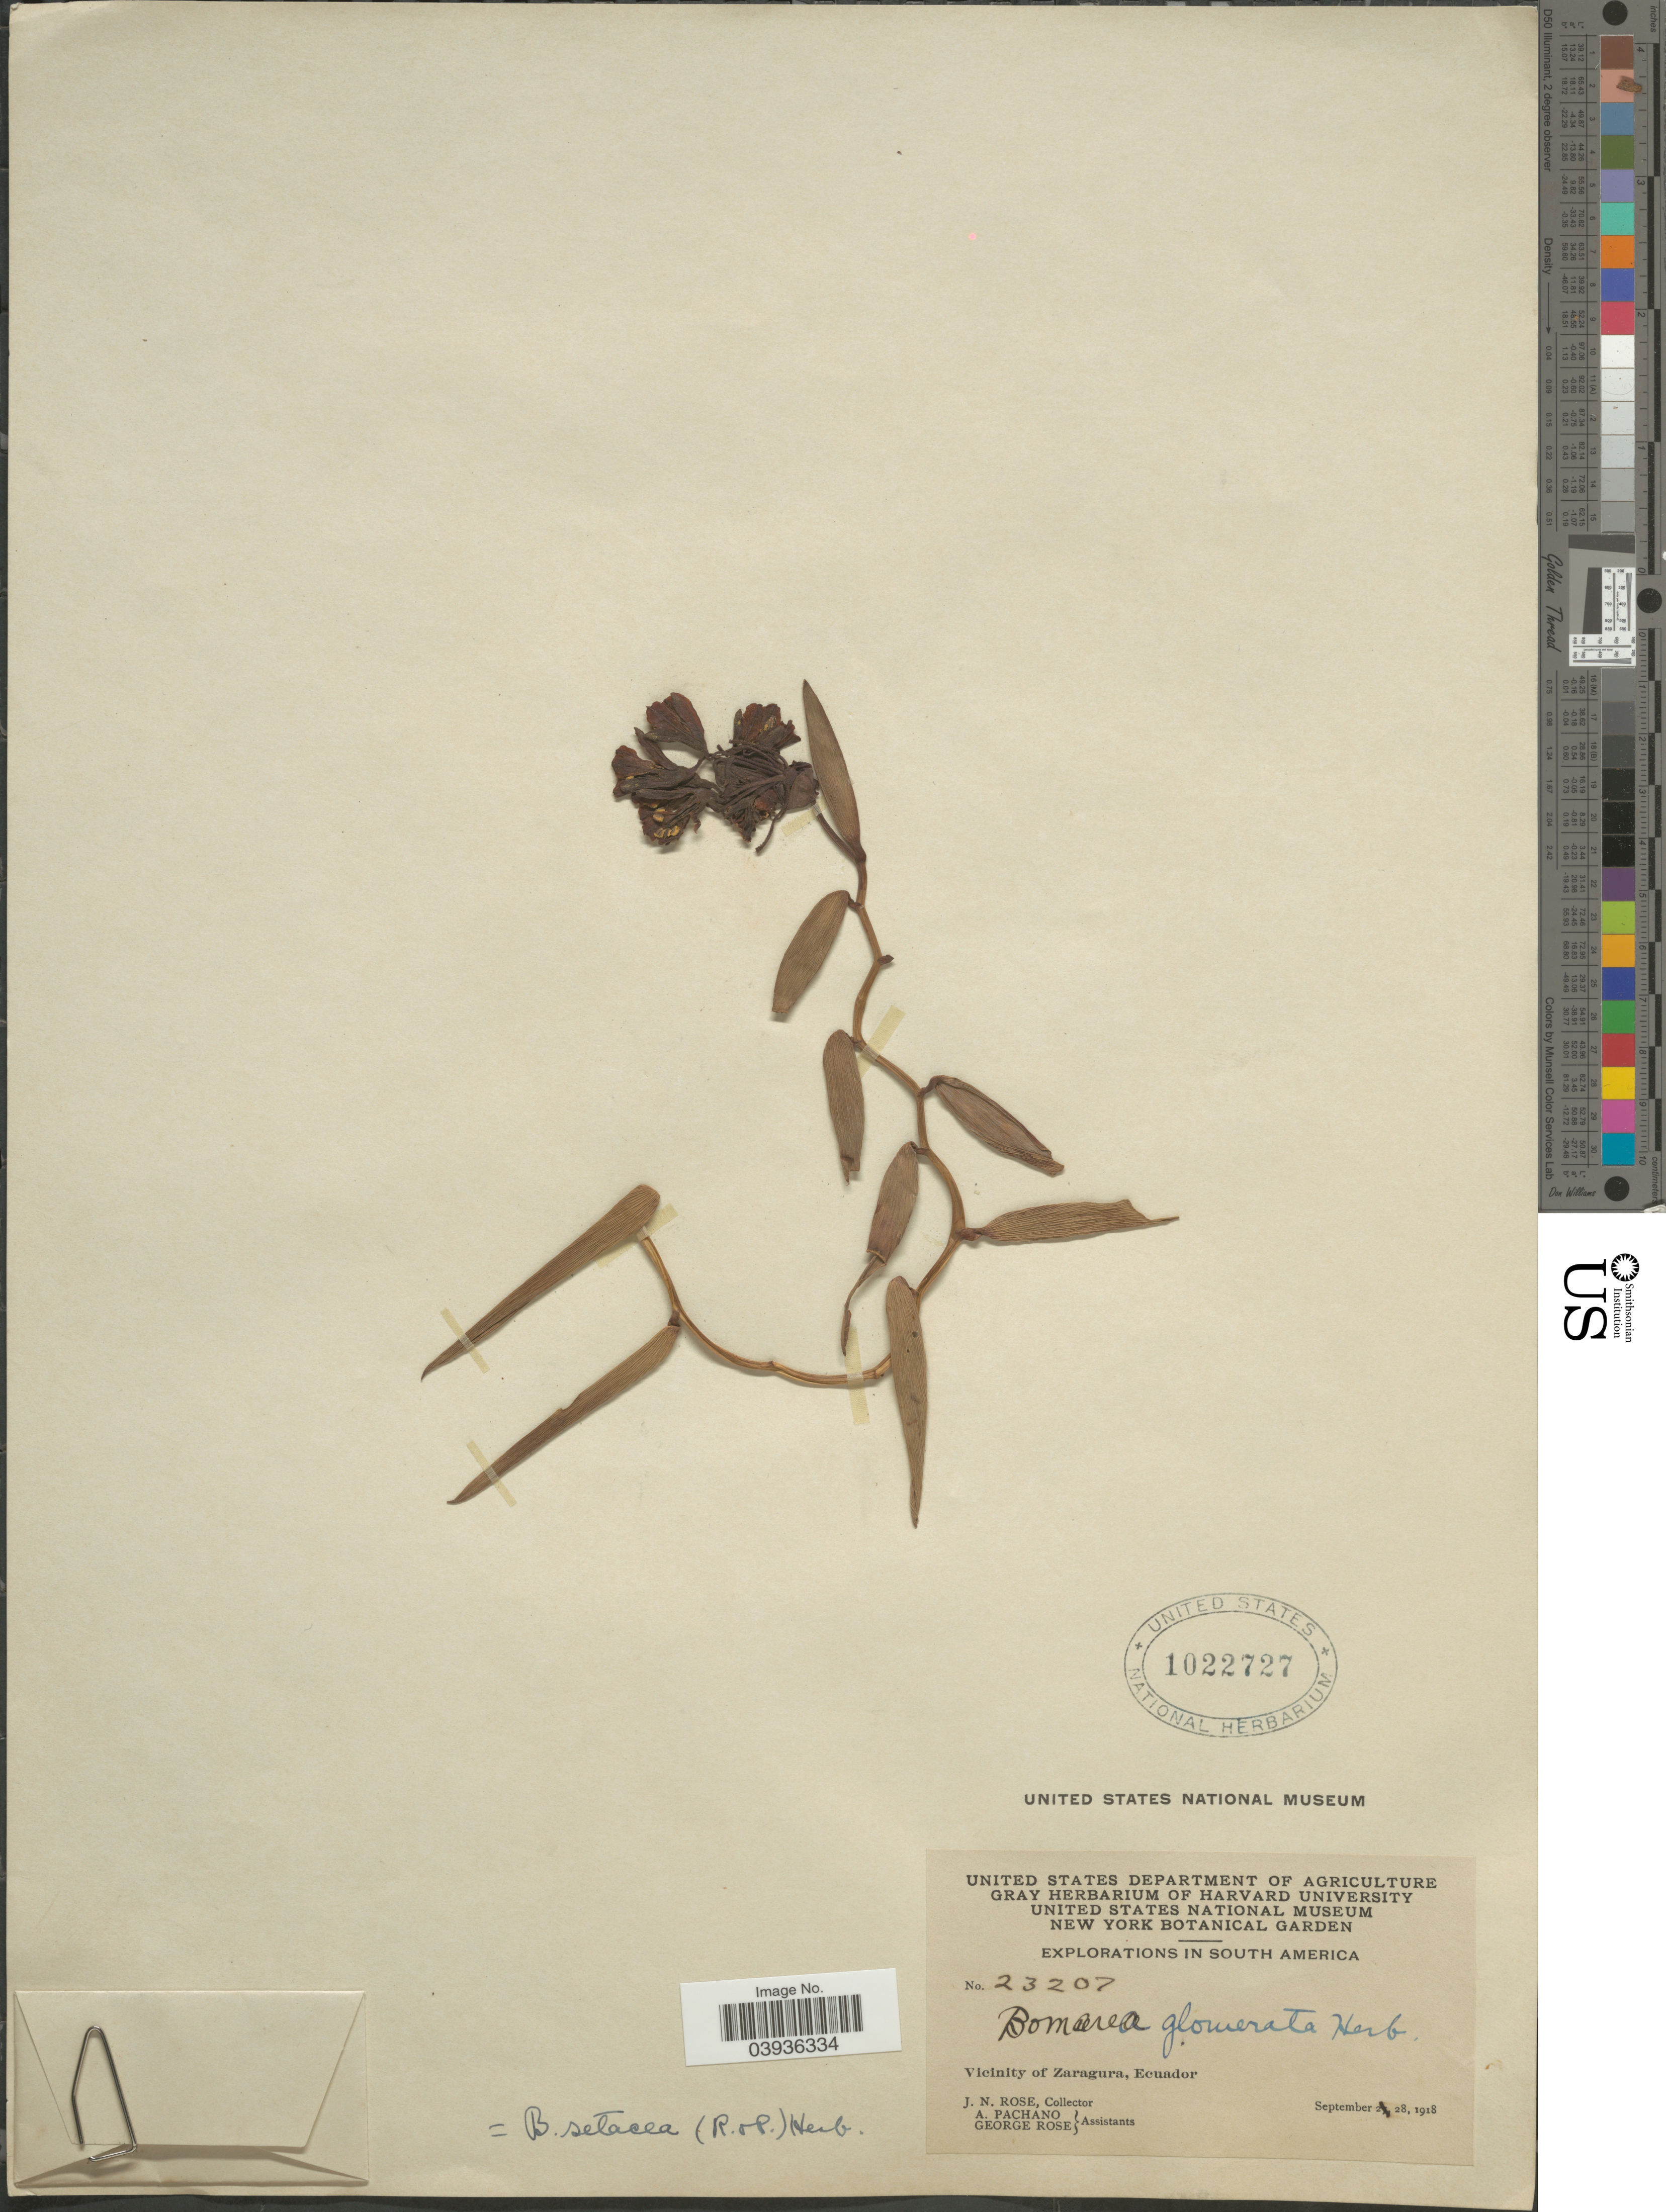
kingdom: Plantae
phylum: Tracheophyta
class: Liliopsida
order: Liliales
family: Alstroemeriaceae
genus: Bomarea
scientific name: Bomarea setacea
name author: (Ruiz & Pav.) Herb.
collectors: J. N. Rose, A. Pachano & G. Rose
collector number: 23207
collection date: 1918-09-28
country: Ecuador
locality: Vicinity of Zaragura.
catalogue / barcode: US 1022727